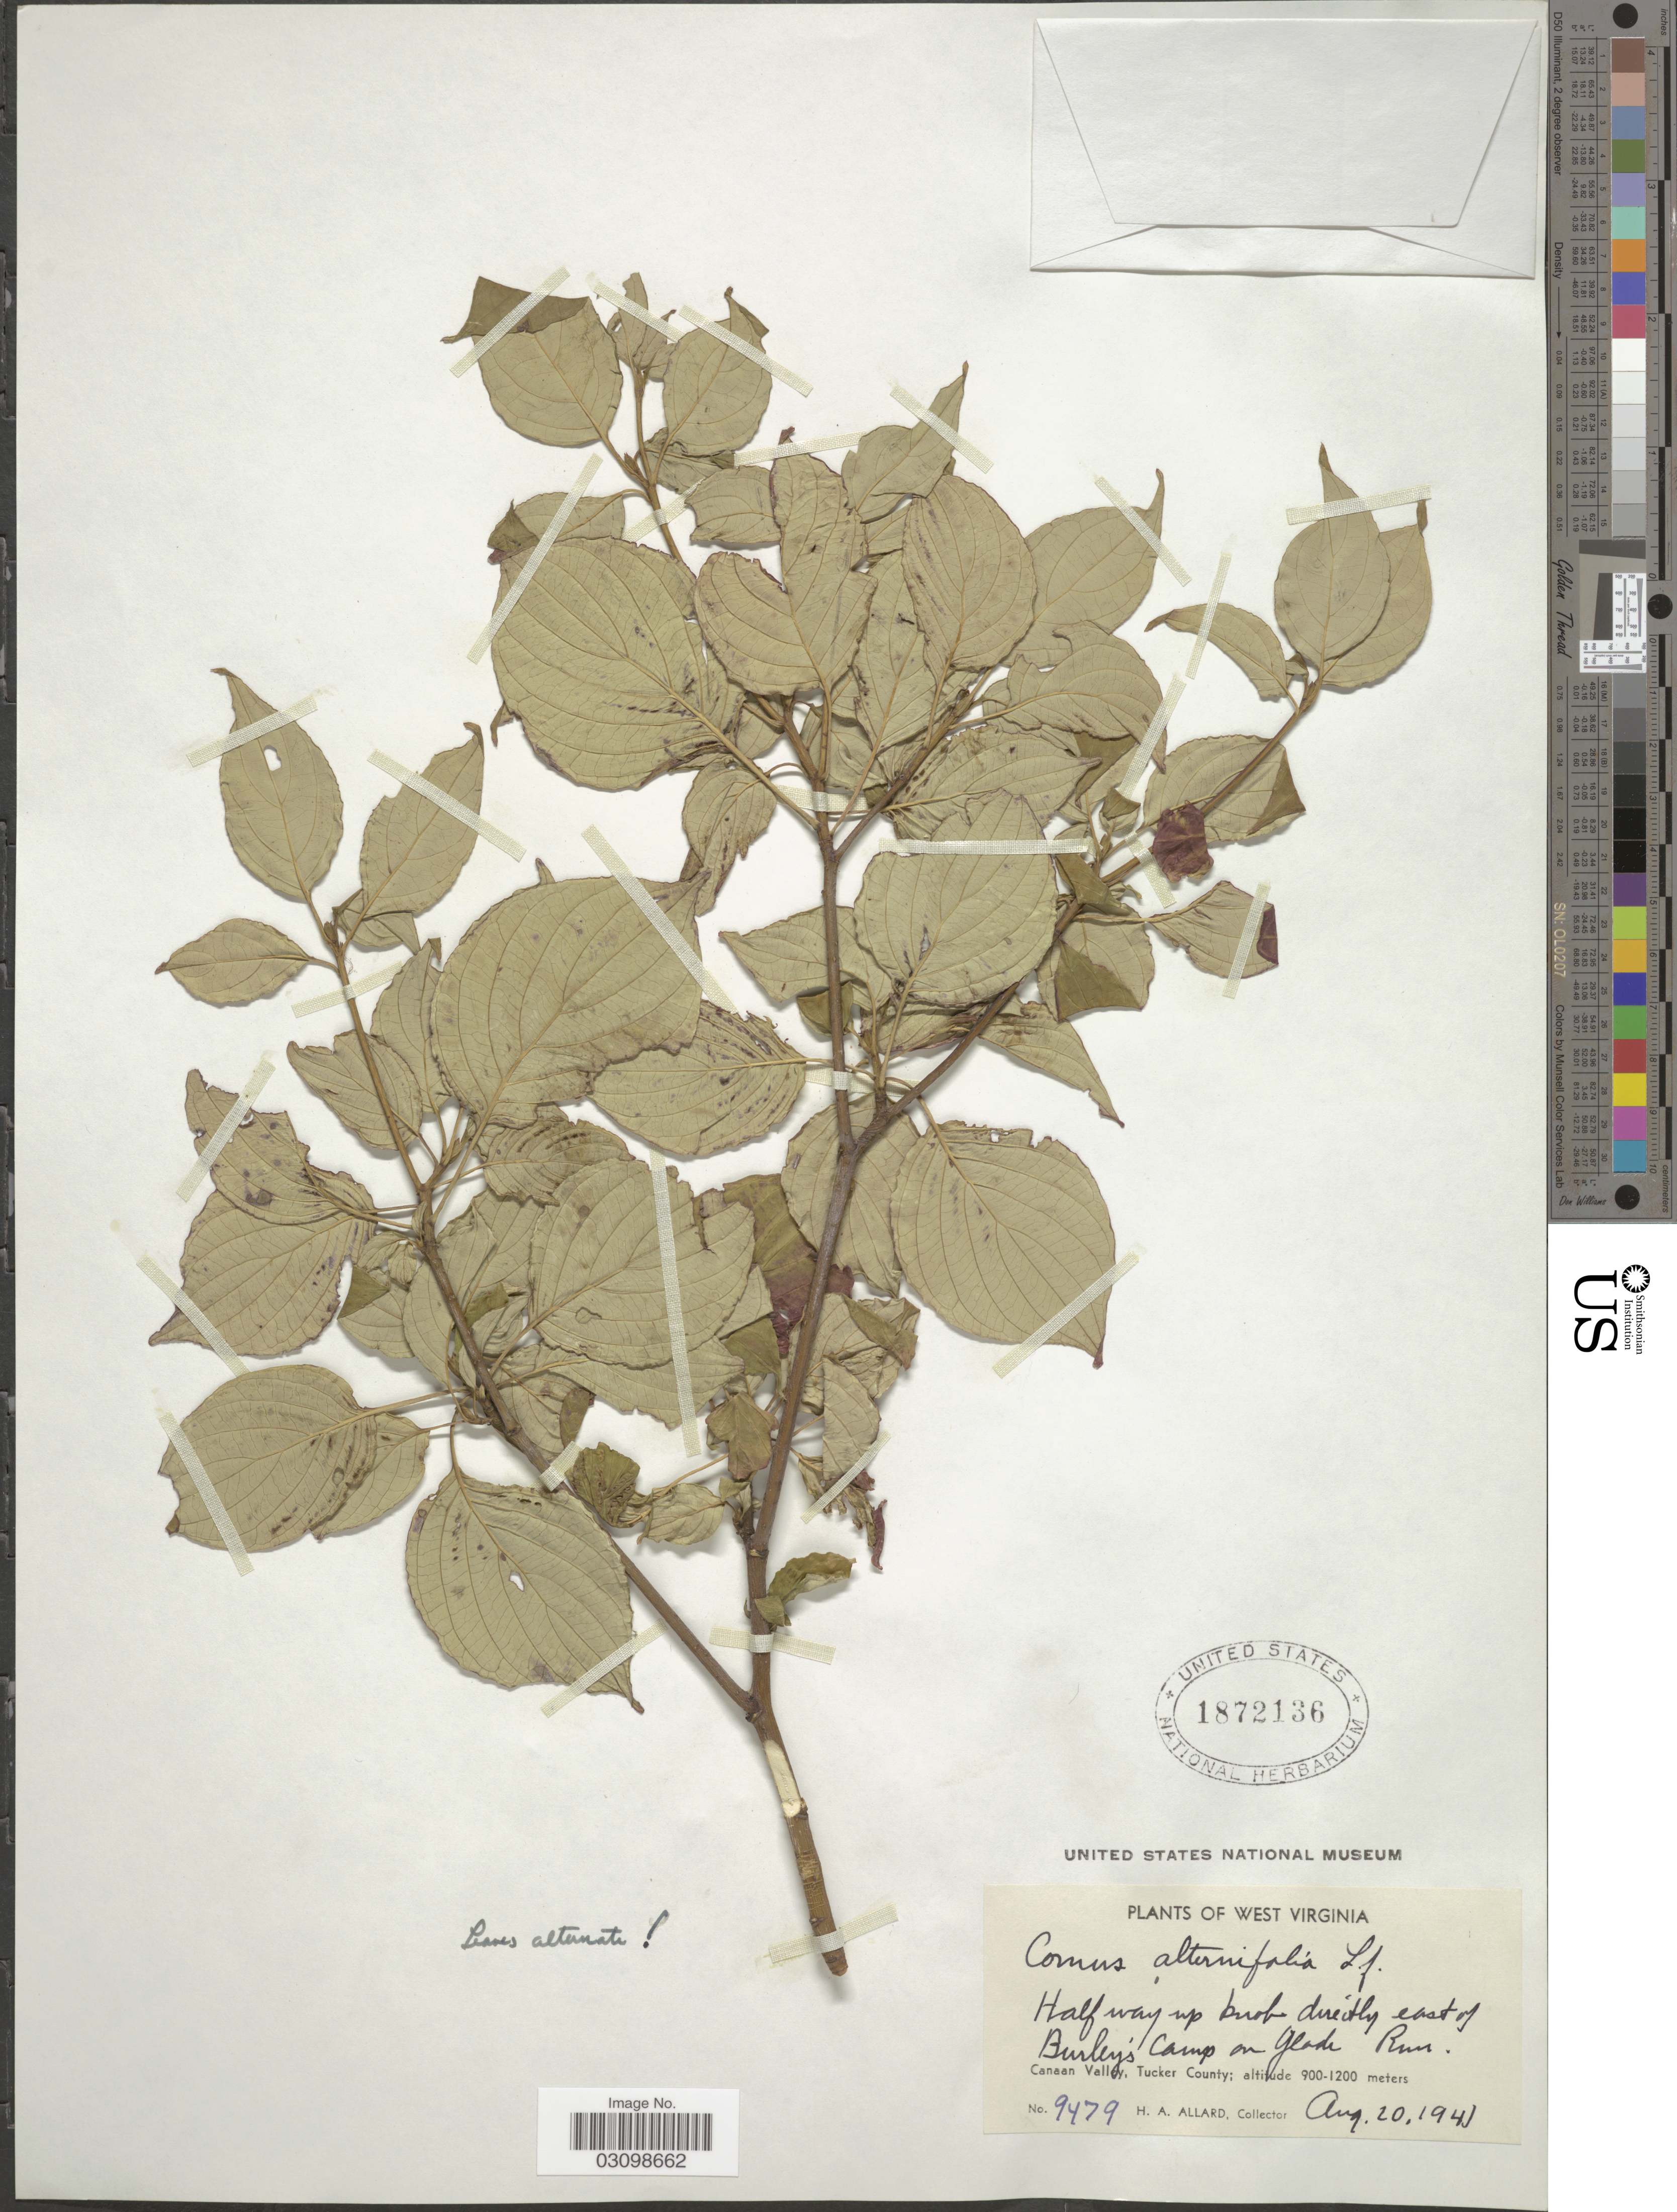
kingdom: Plantae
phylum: Tracheophyta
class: Magnoliopsida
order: Cornales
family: Cornaceae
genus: Cornus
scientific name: Cornus alternifolia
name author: L.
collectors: H. A. Allard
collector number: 9479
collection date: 1941-08-20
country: United States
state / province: West Virginia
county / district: Tucker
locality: Half way up knob directly east of Burley's Camp on Glade Run. Canaan Valley, Tucker County.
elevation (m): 900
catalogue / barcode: US 1872136